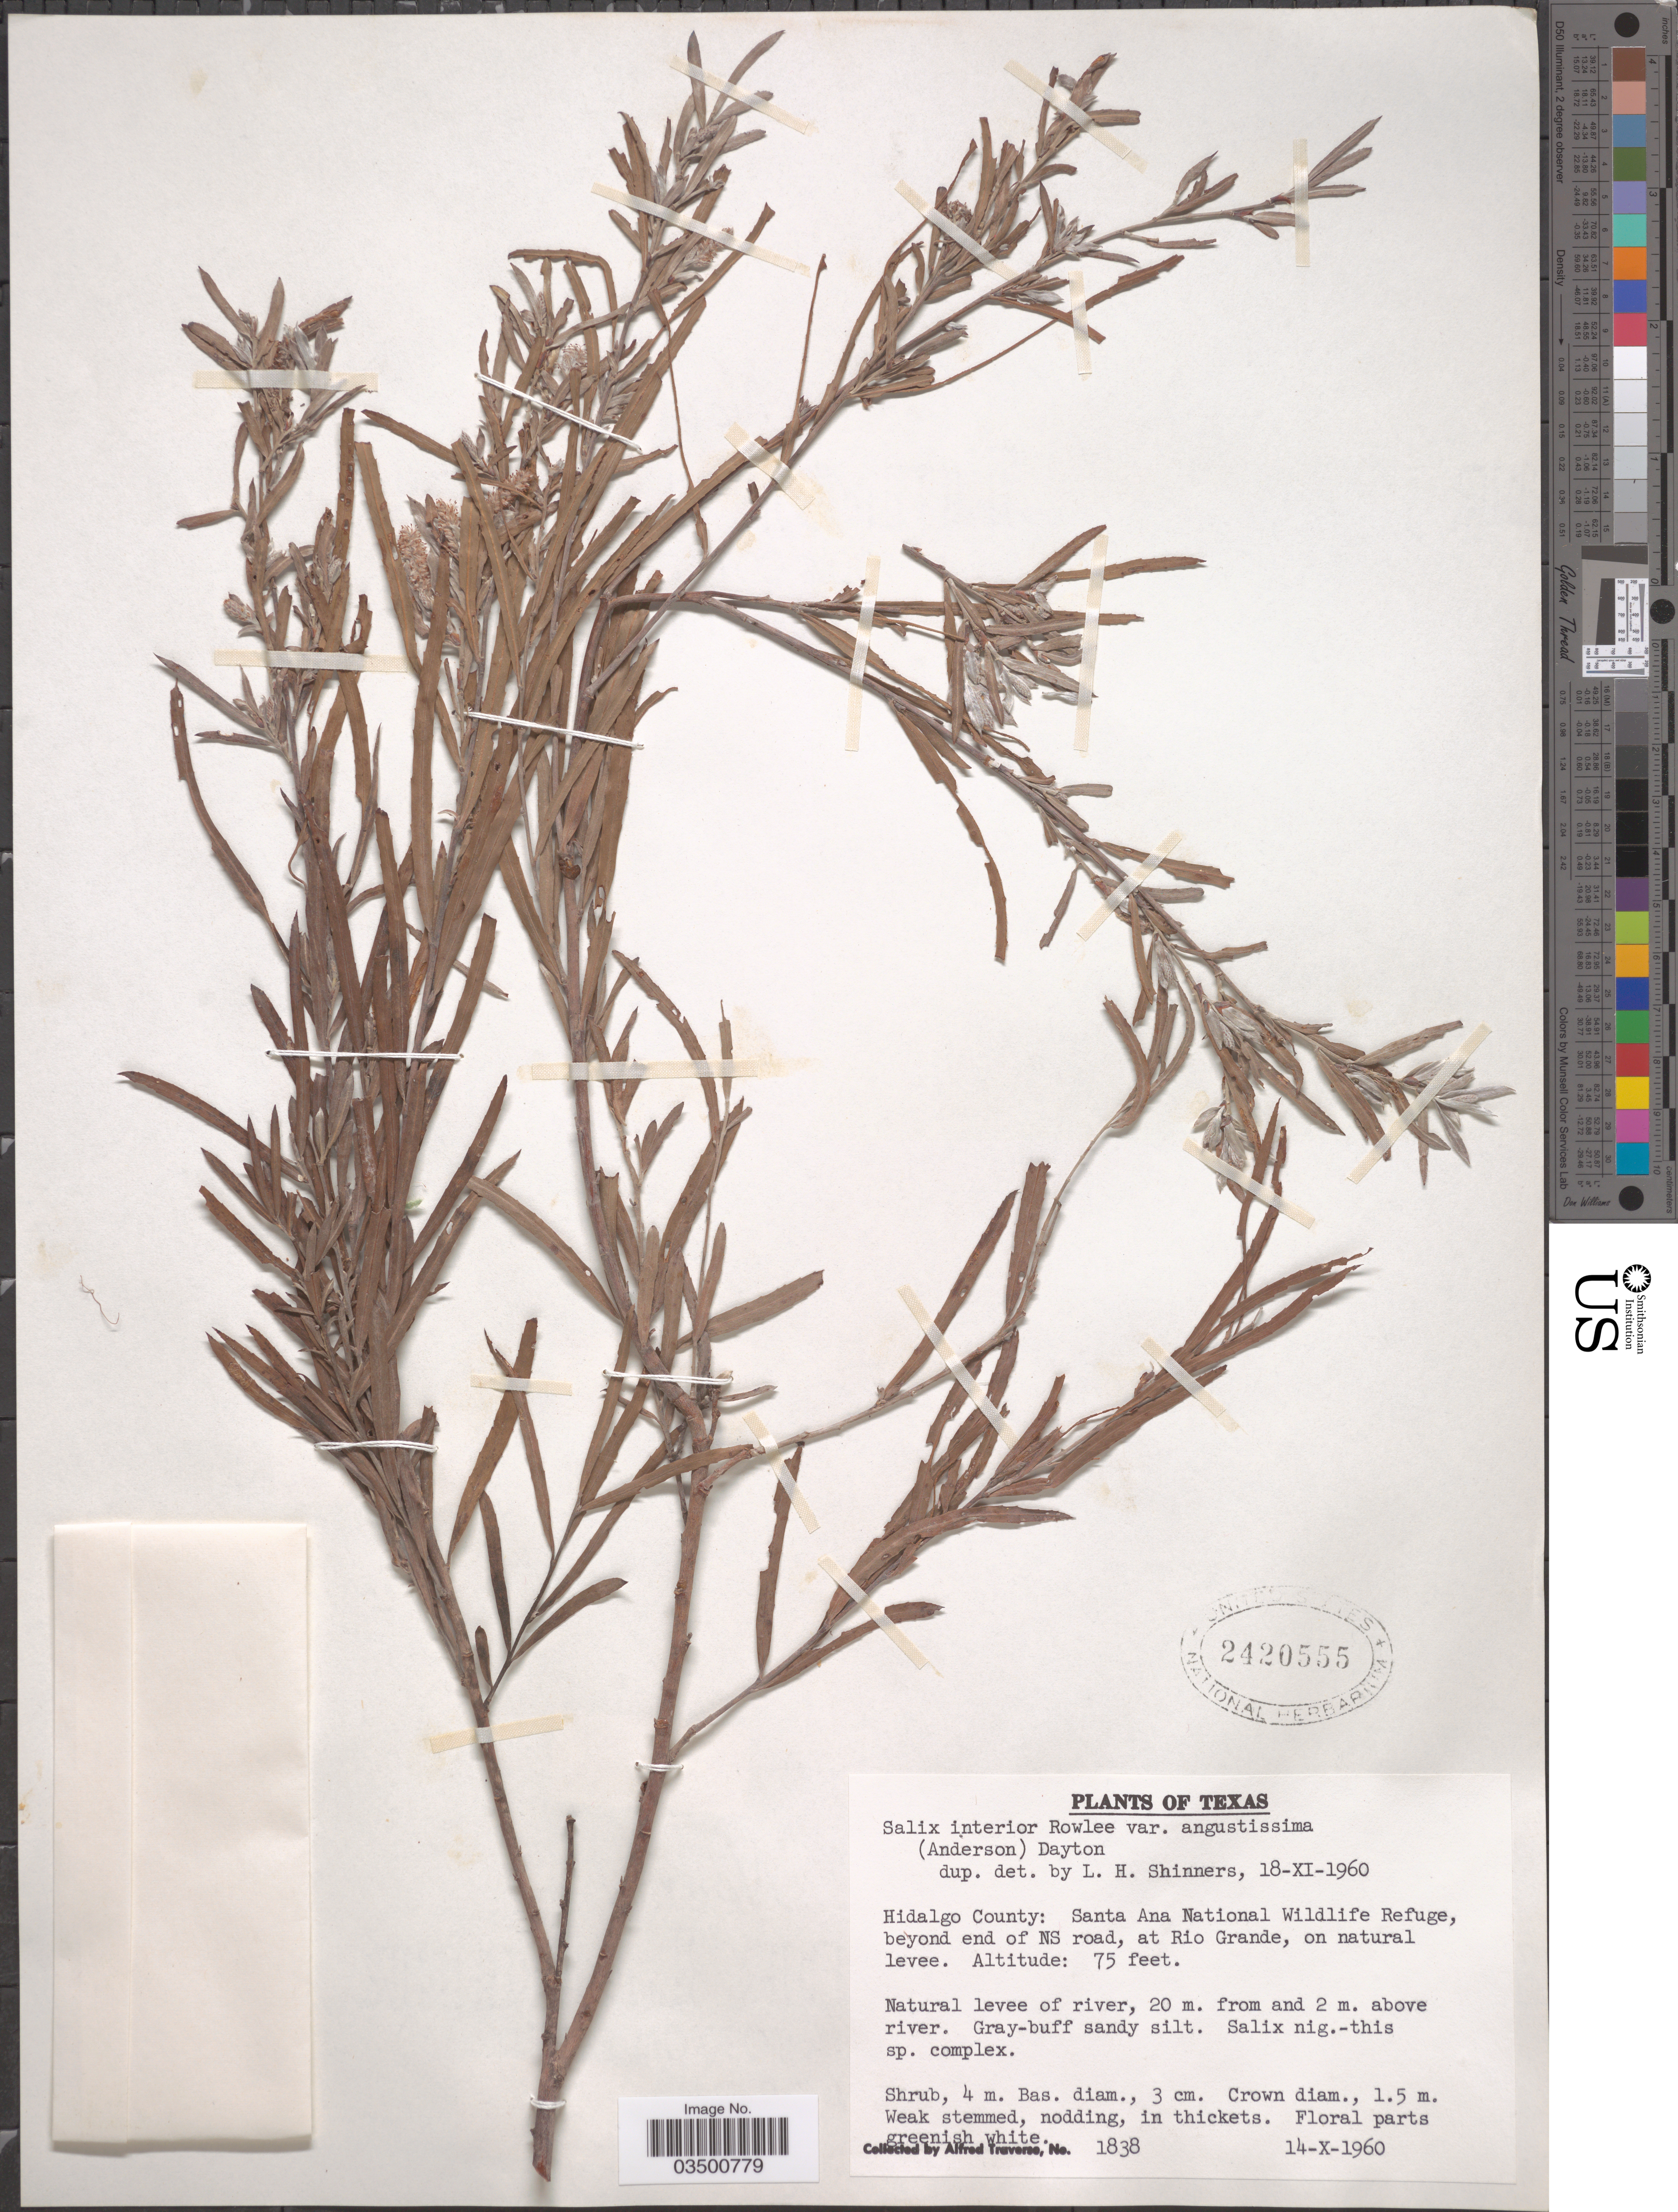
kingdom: Plantae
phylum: Tracheophyta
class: Magnoliopsida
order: Malpighiales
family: Salicaceae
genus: Salix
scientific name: Salix interior var. angustissima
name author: (Andersson) Dayton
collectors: A. Traverse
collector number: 1838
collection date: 1960-10-14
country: United States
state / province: Texas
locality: Hidalgo County: Santa Ana National Wildlife Refuge, beyond end of NS road, at Rio Grande, on natural levee.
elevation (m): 23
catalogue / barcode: US 2420555